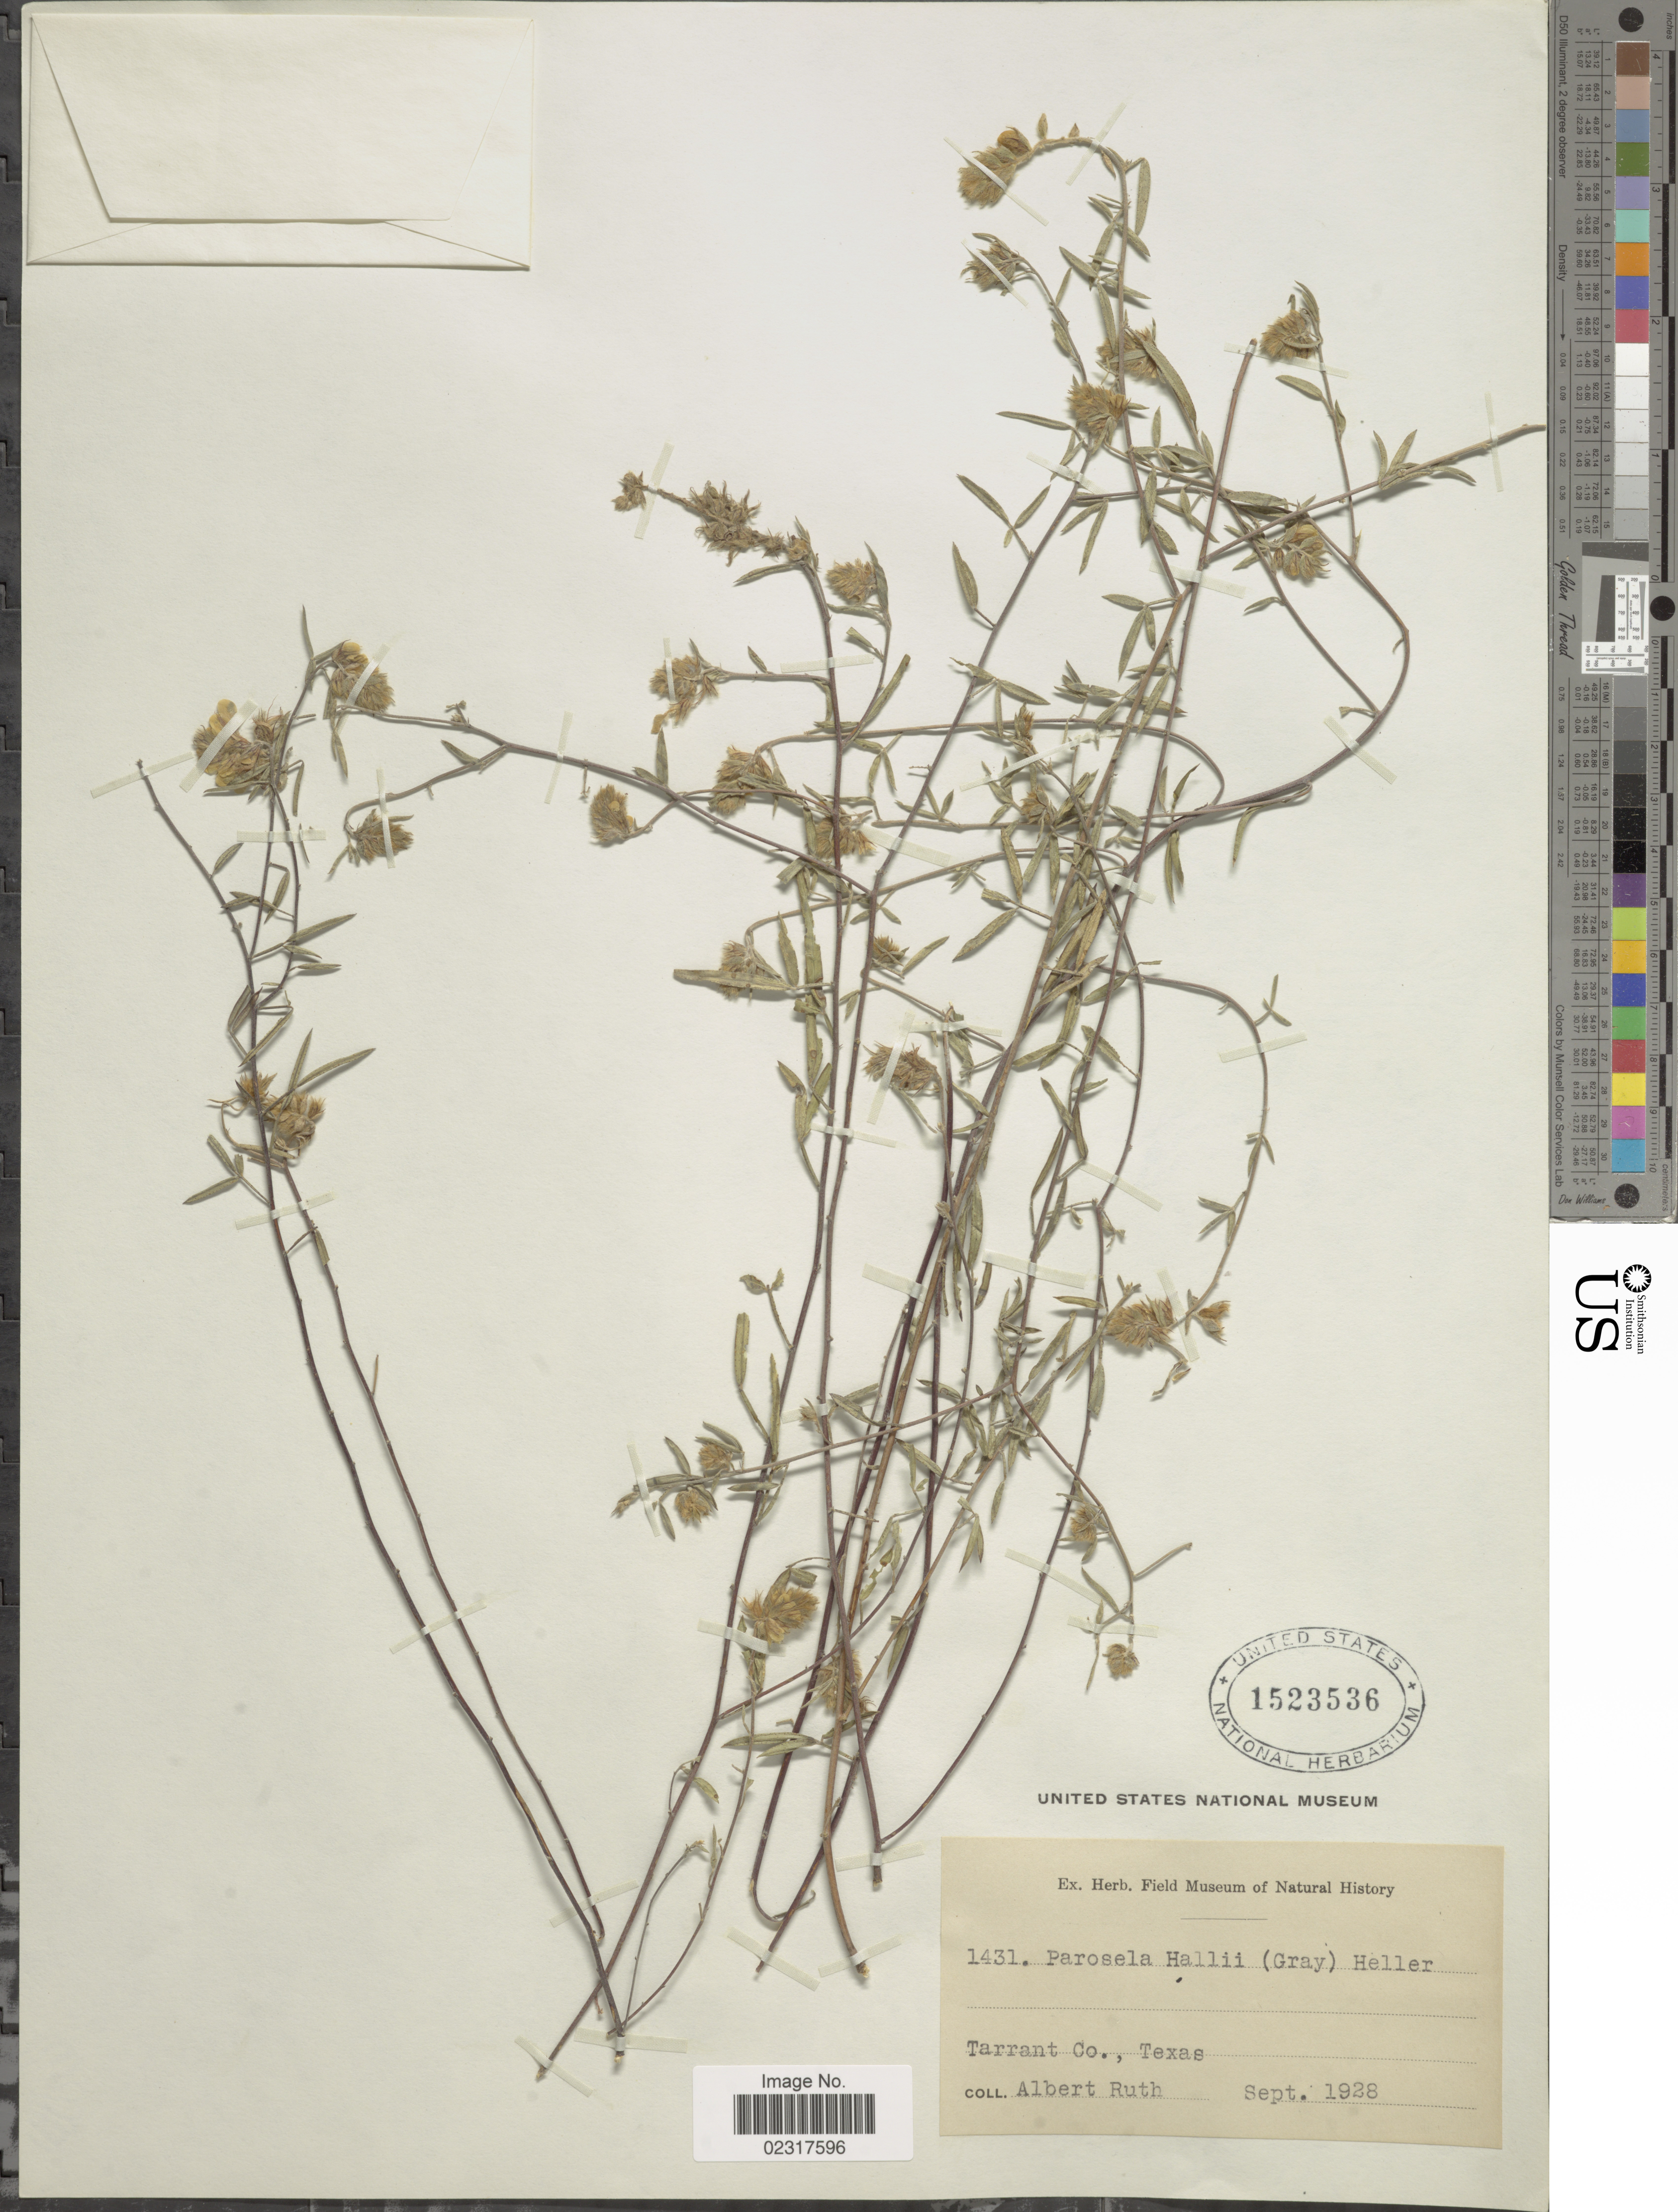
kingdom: Plantae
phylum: Tracheophyta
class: Magnoliopsida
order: Fabales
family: Fabaceae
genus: Dalea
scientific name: Dalea hallii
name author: A. Gray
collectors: A. Ruth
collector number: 1431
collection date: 1928-09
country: United States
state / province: Texas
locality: Tarrant Co.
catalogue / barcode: US 1523536